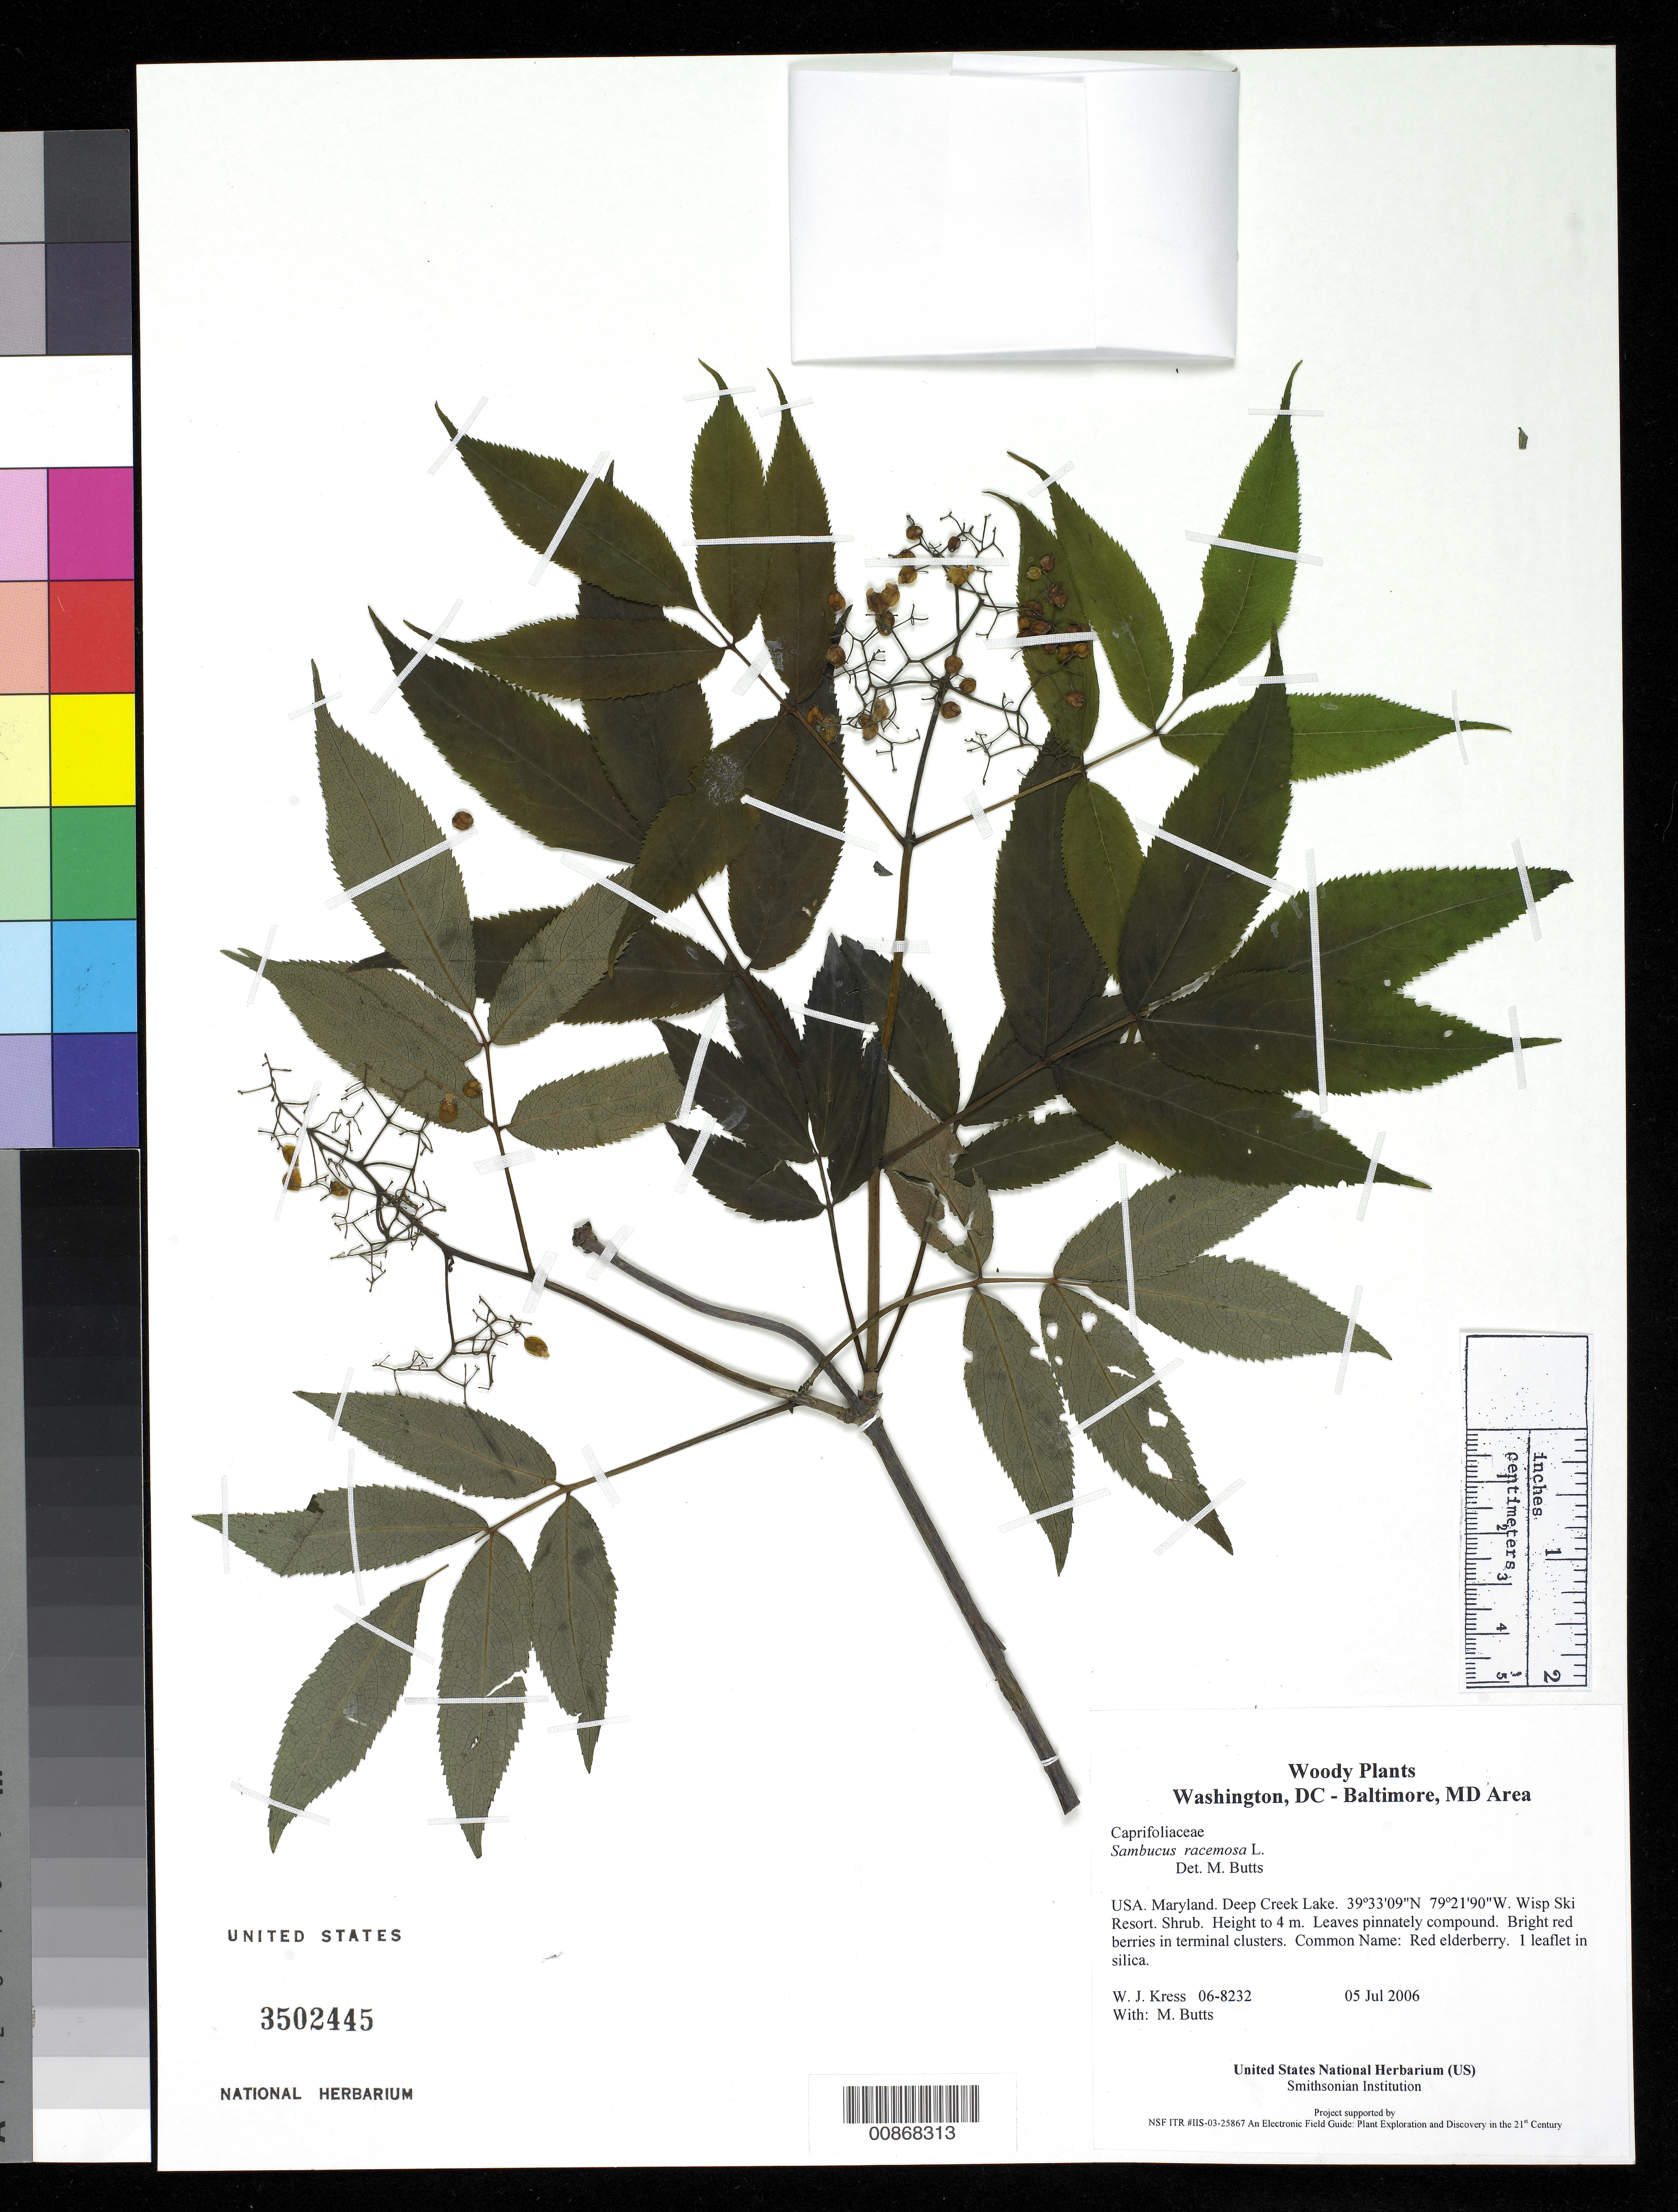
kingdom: Plantae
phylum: Tracheophyta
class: Magnoliopsida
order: Dipsacales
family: Viburnaceae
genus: Sambucus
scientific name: Sambucus racemosa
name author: L.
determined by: Butts, M. B.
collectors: W. J. Kress & M. B. Butts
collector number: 06-8232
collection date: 2006-07-05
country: United States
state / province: Maryland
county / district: Garrett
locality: Deep Creek Lake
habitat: Wisp Ski Resort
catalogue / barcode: US 3502445